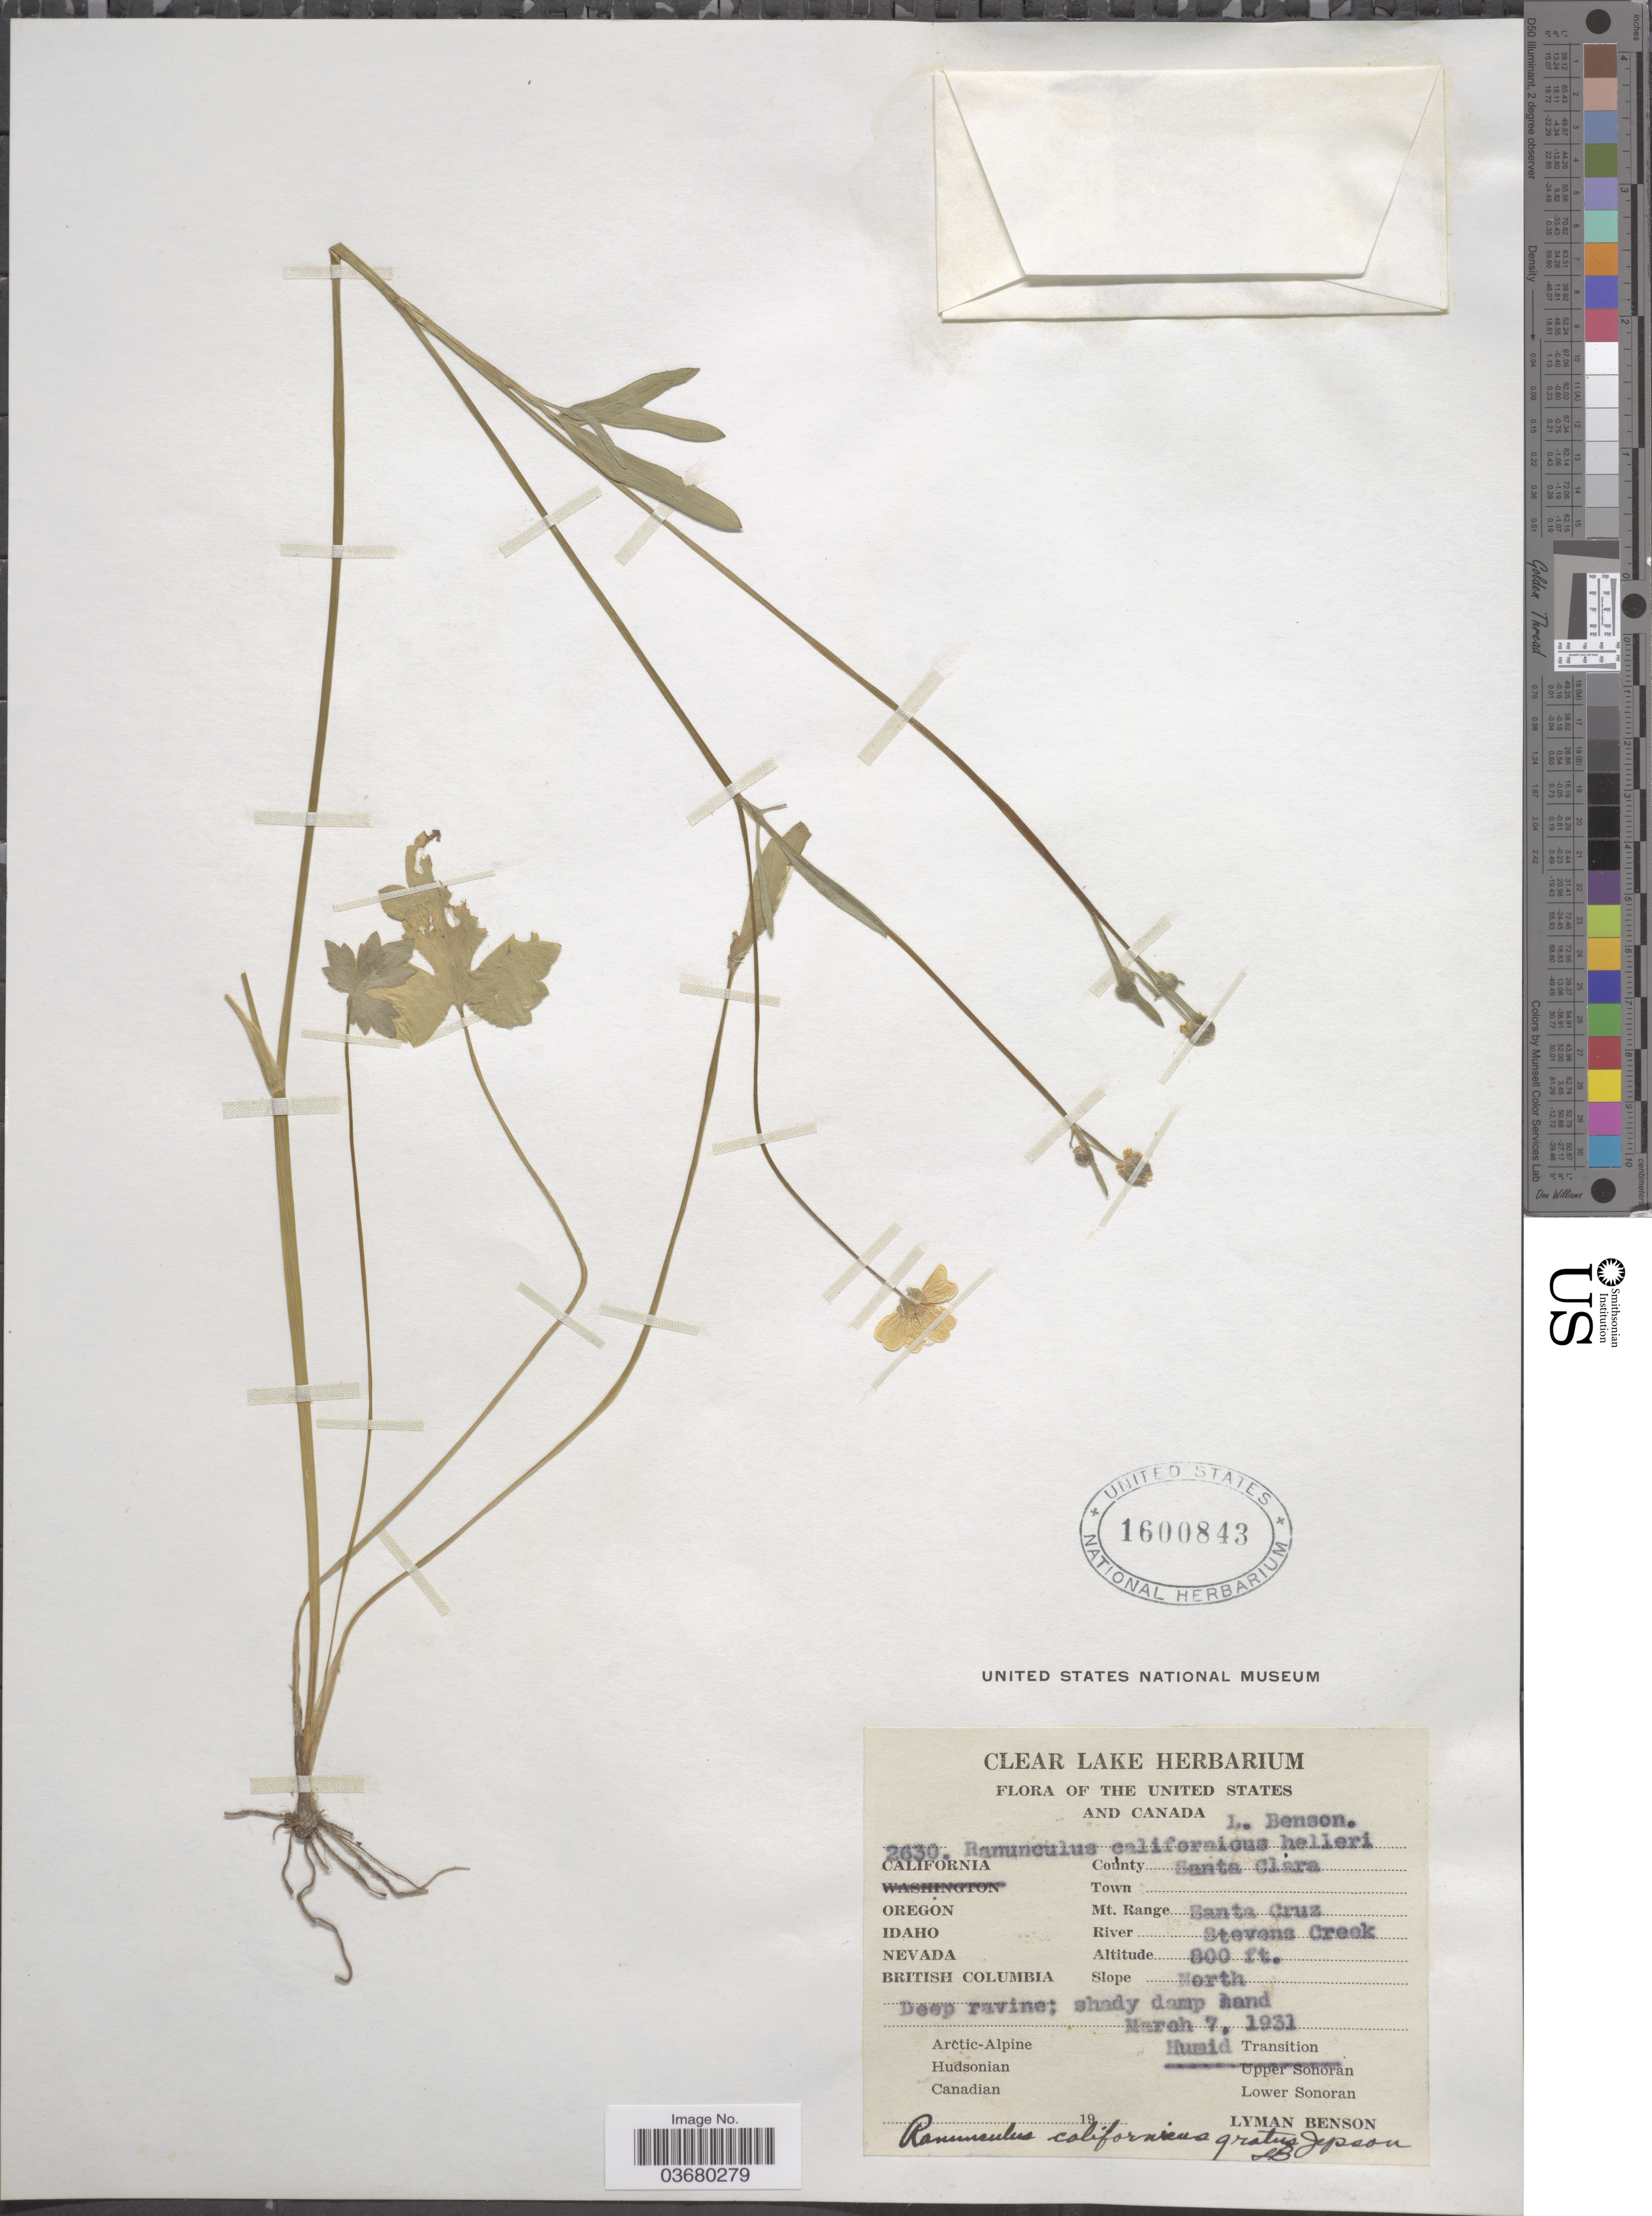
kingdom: Plantae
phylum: Tracheophyta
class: Magnoliopsida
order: Ranunculales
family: Ranunculaceae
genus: Ranunculus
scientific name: Ranunculus californicus var. gratus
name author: Jeps.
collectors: L. D. Benson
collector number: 2630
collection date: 1931-03-07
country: United States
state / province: California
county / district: Santa Clara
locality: County Santa Clara. Mt. Range Santa Cruz. River Stevens Creek. Deep ravine.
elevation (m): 244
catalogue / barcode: US 1600843